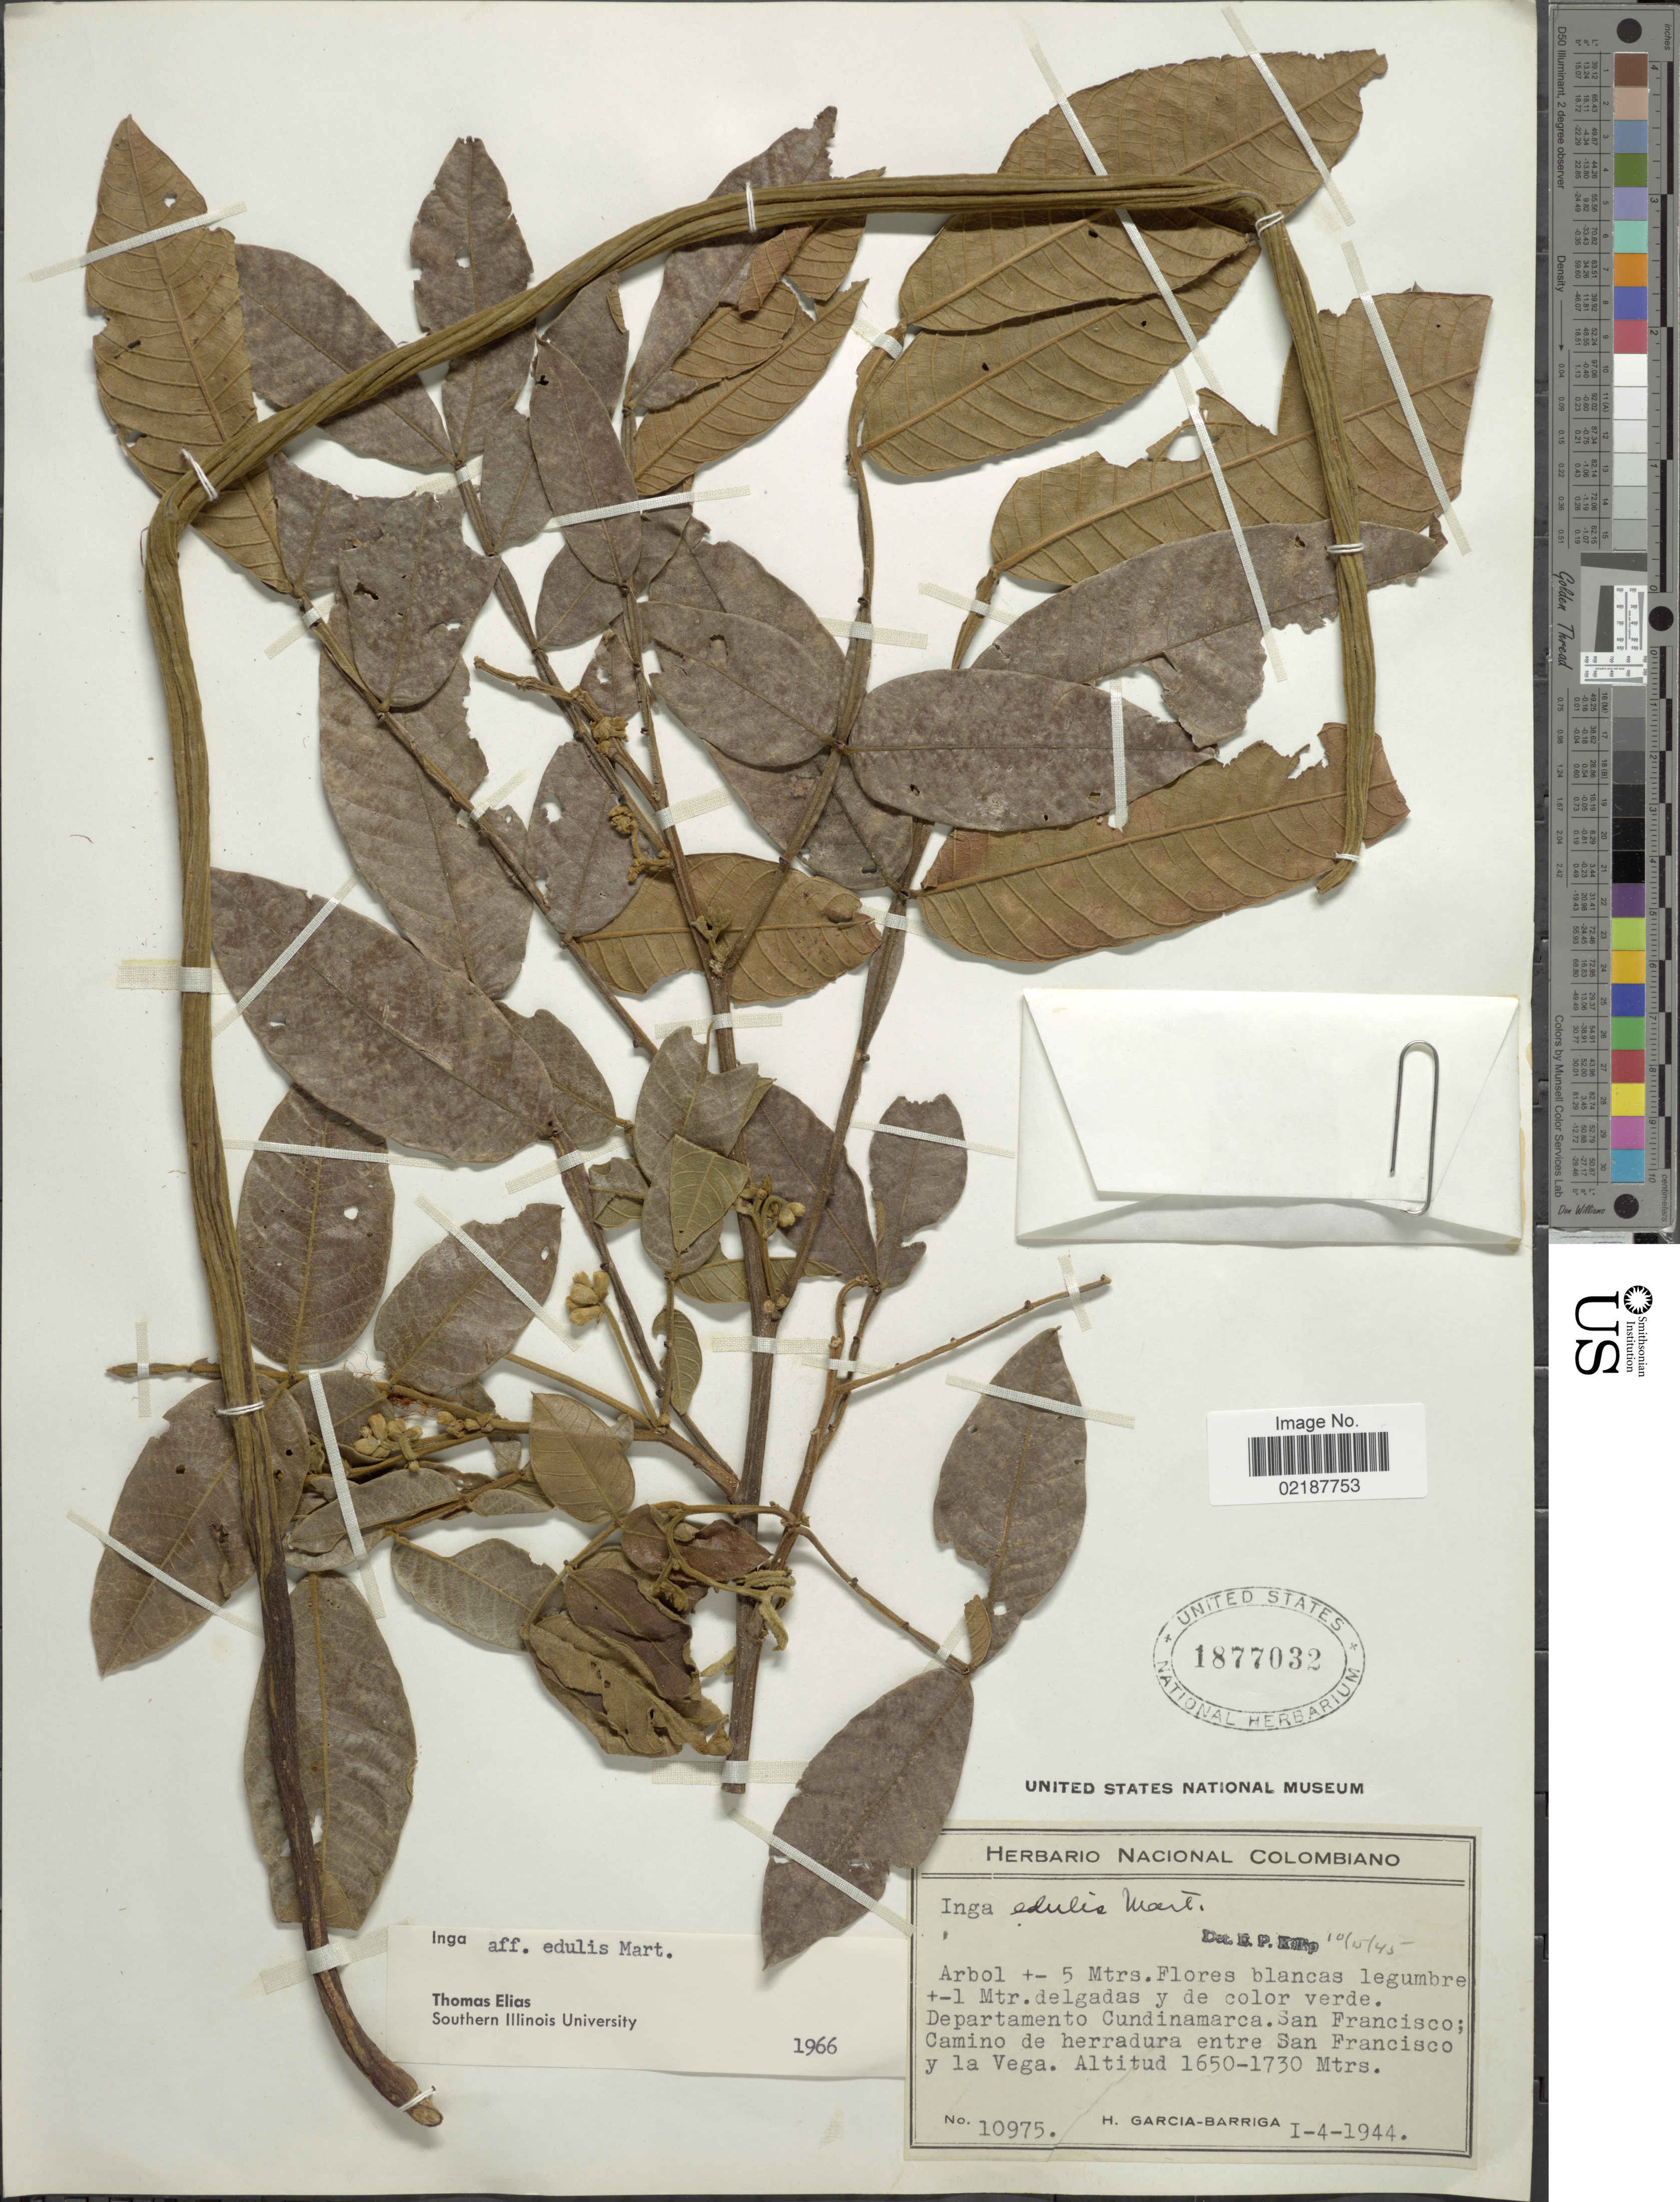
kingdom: Plantae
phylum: Tracheophyta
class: Magnoliopsida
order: Fabales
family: Fabaceae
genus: Inga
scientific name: Inga edulis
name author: Mart.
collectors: H. García Barriga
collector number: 10975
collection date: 1944-04-01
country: Colombia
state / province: Cundinamarca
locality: Departamento Cundinamarca, San Francisco; Camino de herradura entre San Francisco y la Vega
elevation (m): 1650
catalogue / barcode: US 1877032